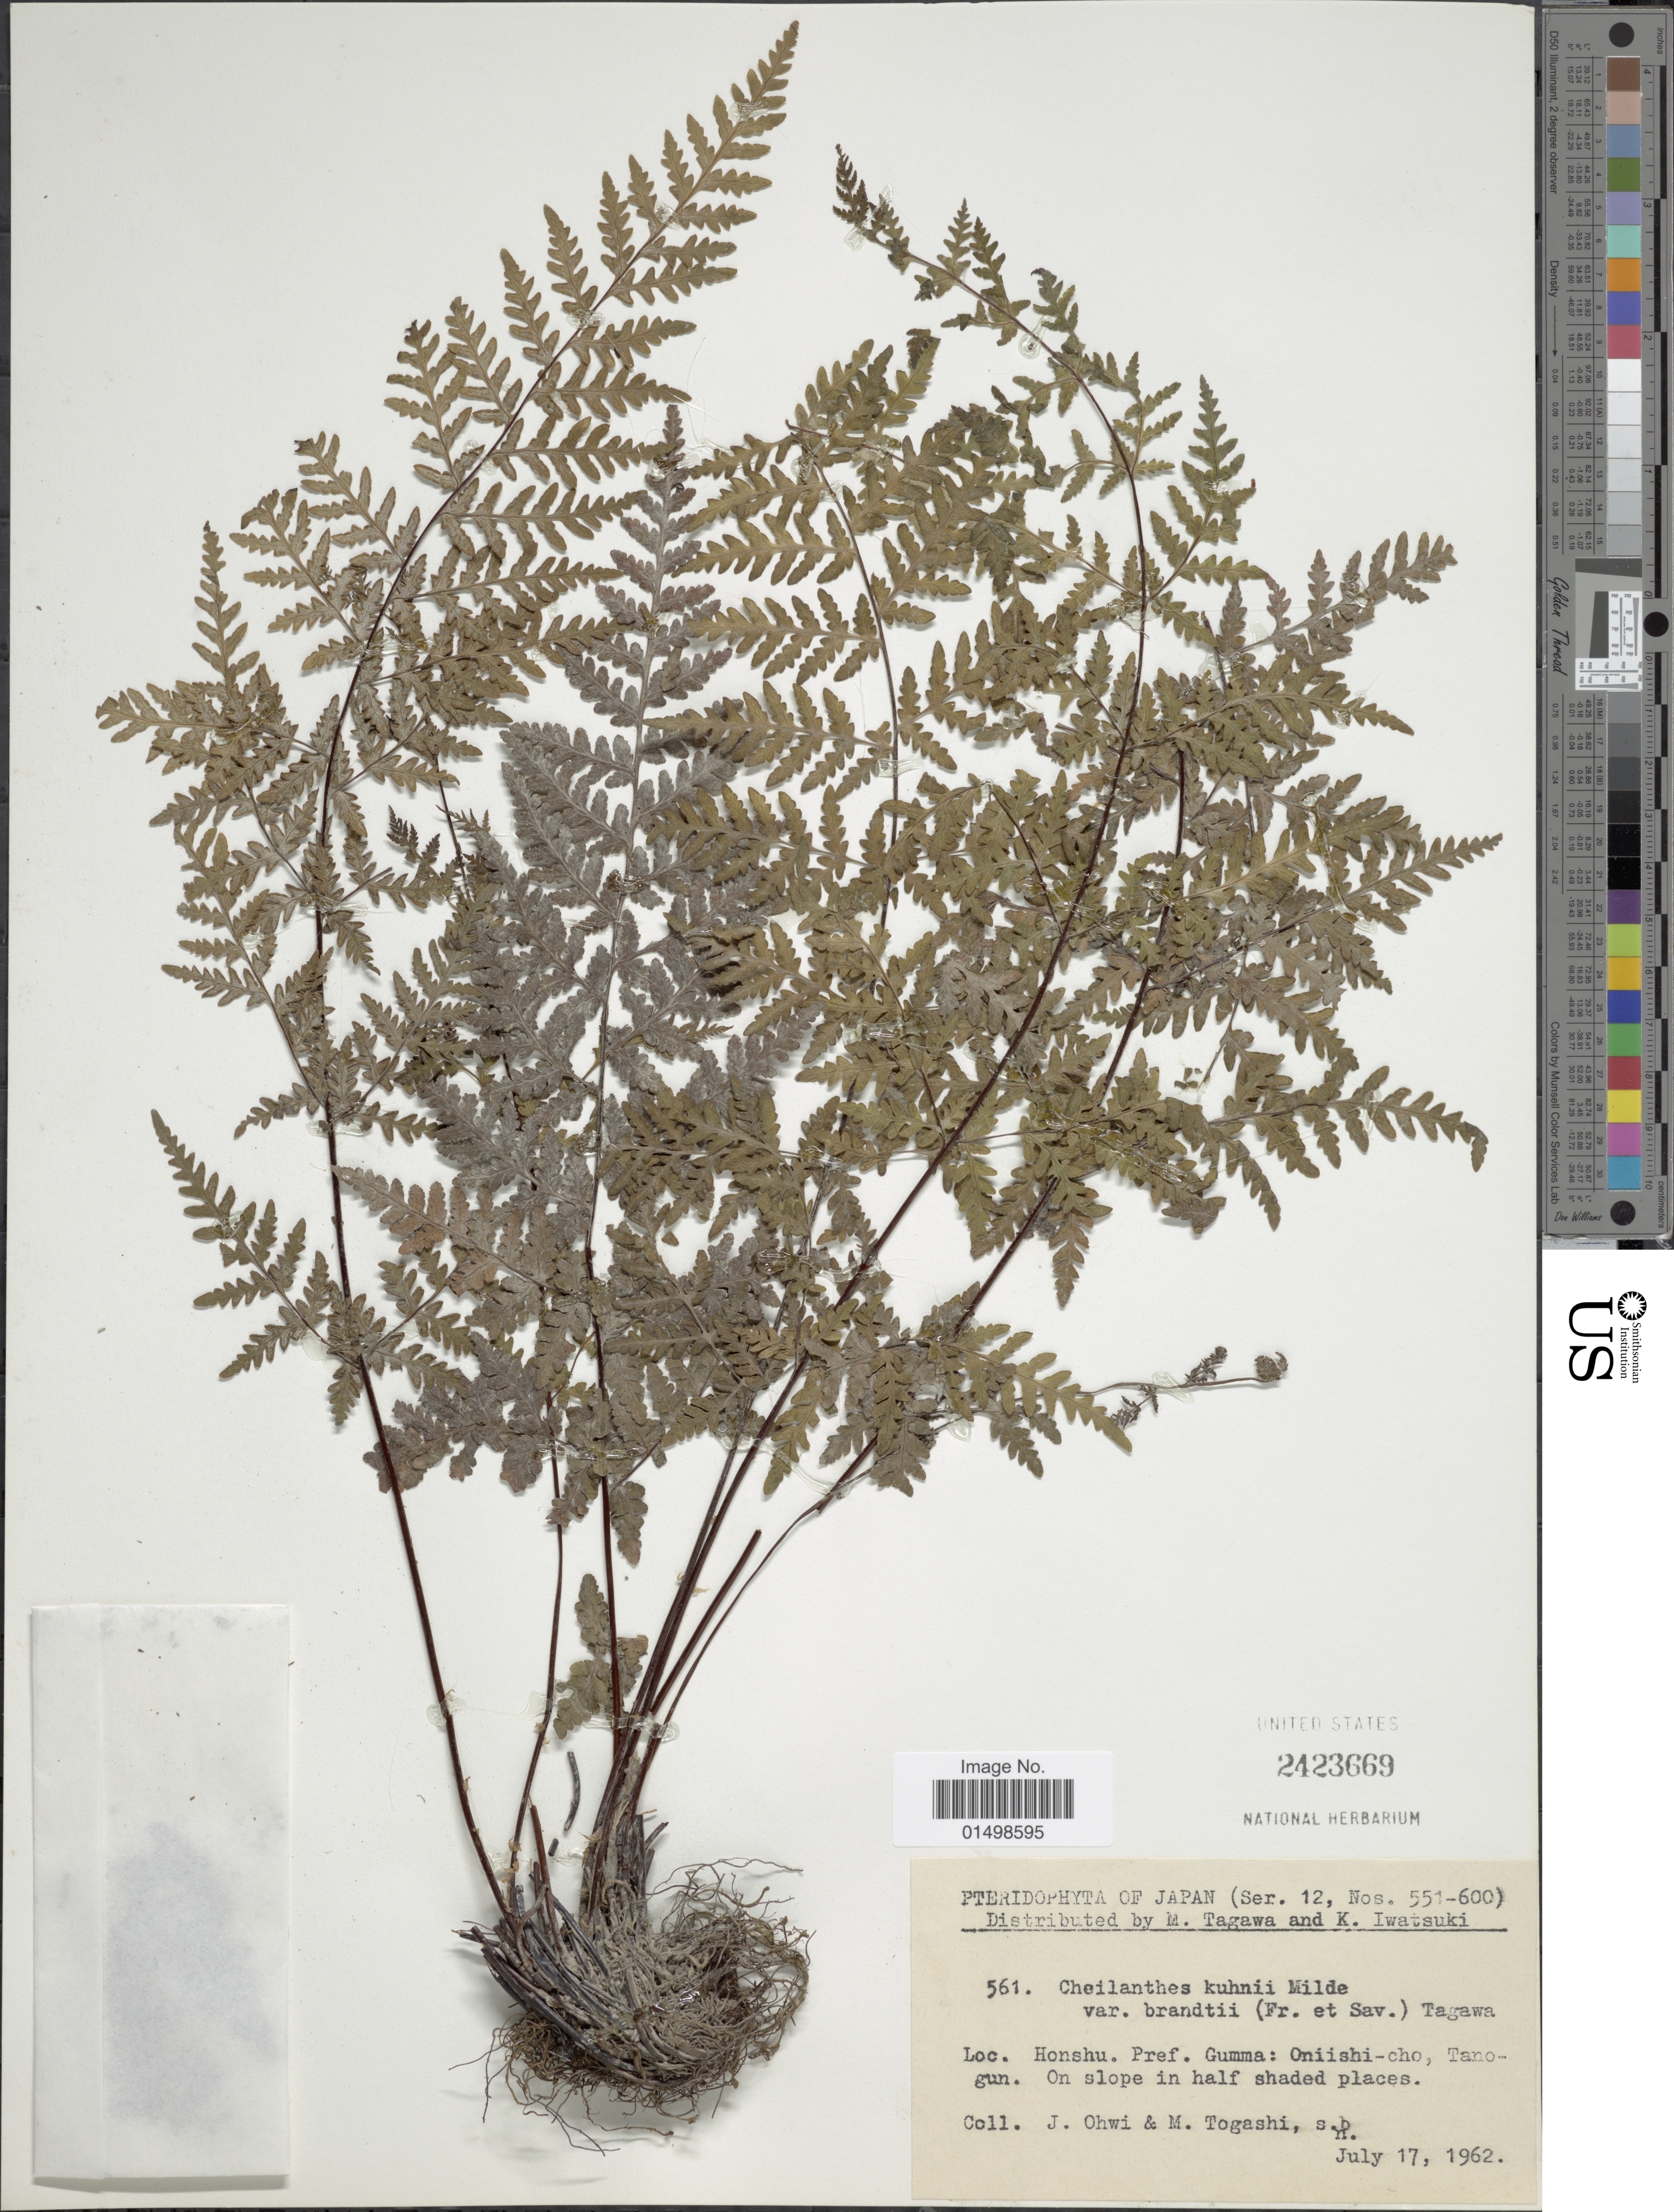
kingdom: Plantae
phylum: Tracheophyta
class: Polypodiopsida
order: Polypodiales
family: Pteridaceae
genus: Aleuritopteris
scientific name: Aleuritopteris kuhnii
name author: (Milde) Ching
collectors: J. Ohwi & M. Togashi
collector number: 561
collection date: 1962-07-17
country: Japan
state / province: Gunma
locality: Pteridophyta of Japan.Loc. Honshu. Pref. Gumma: Oniishi-cho, Tano-gun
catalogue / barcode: US 2423669